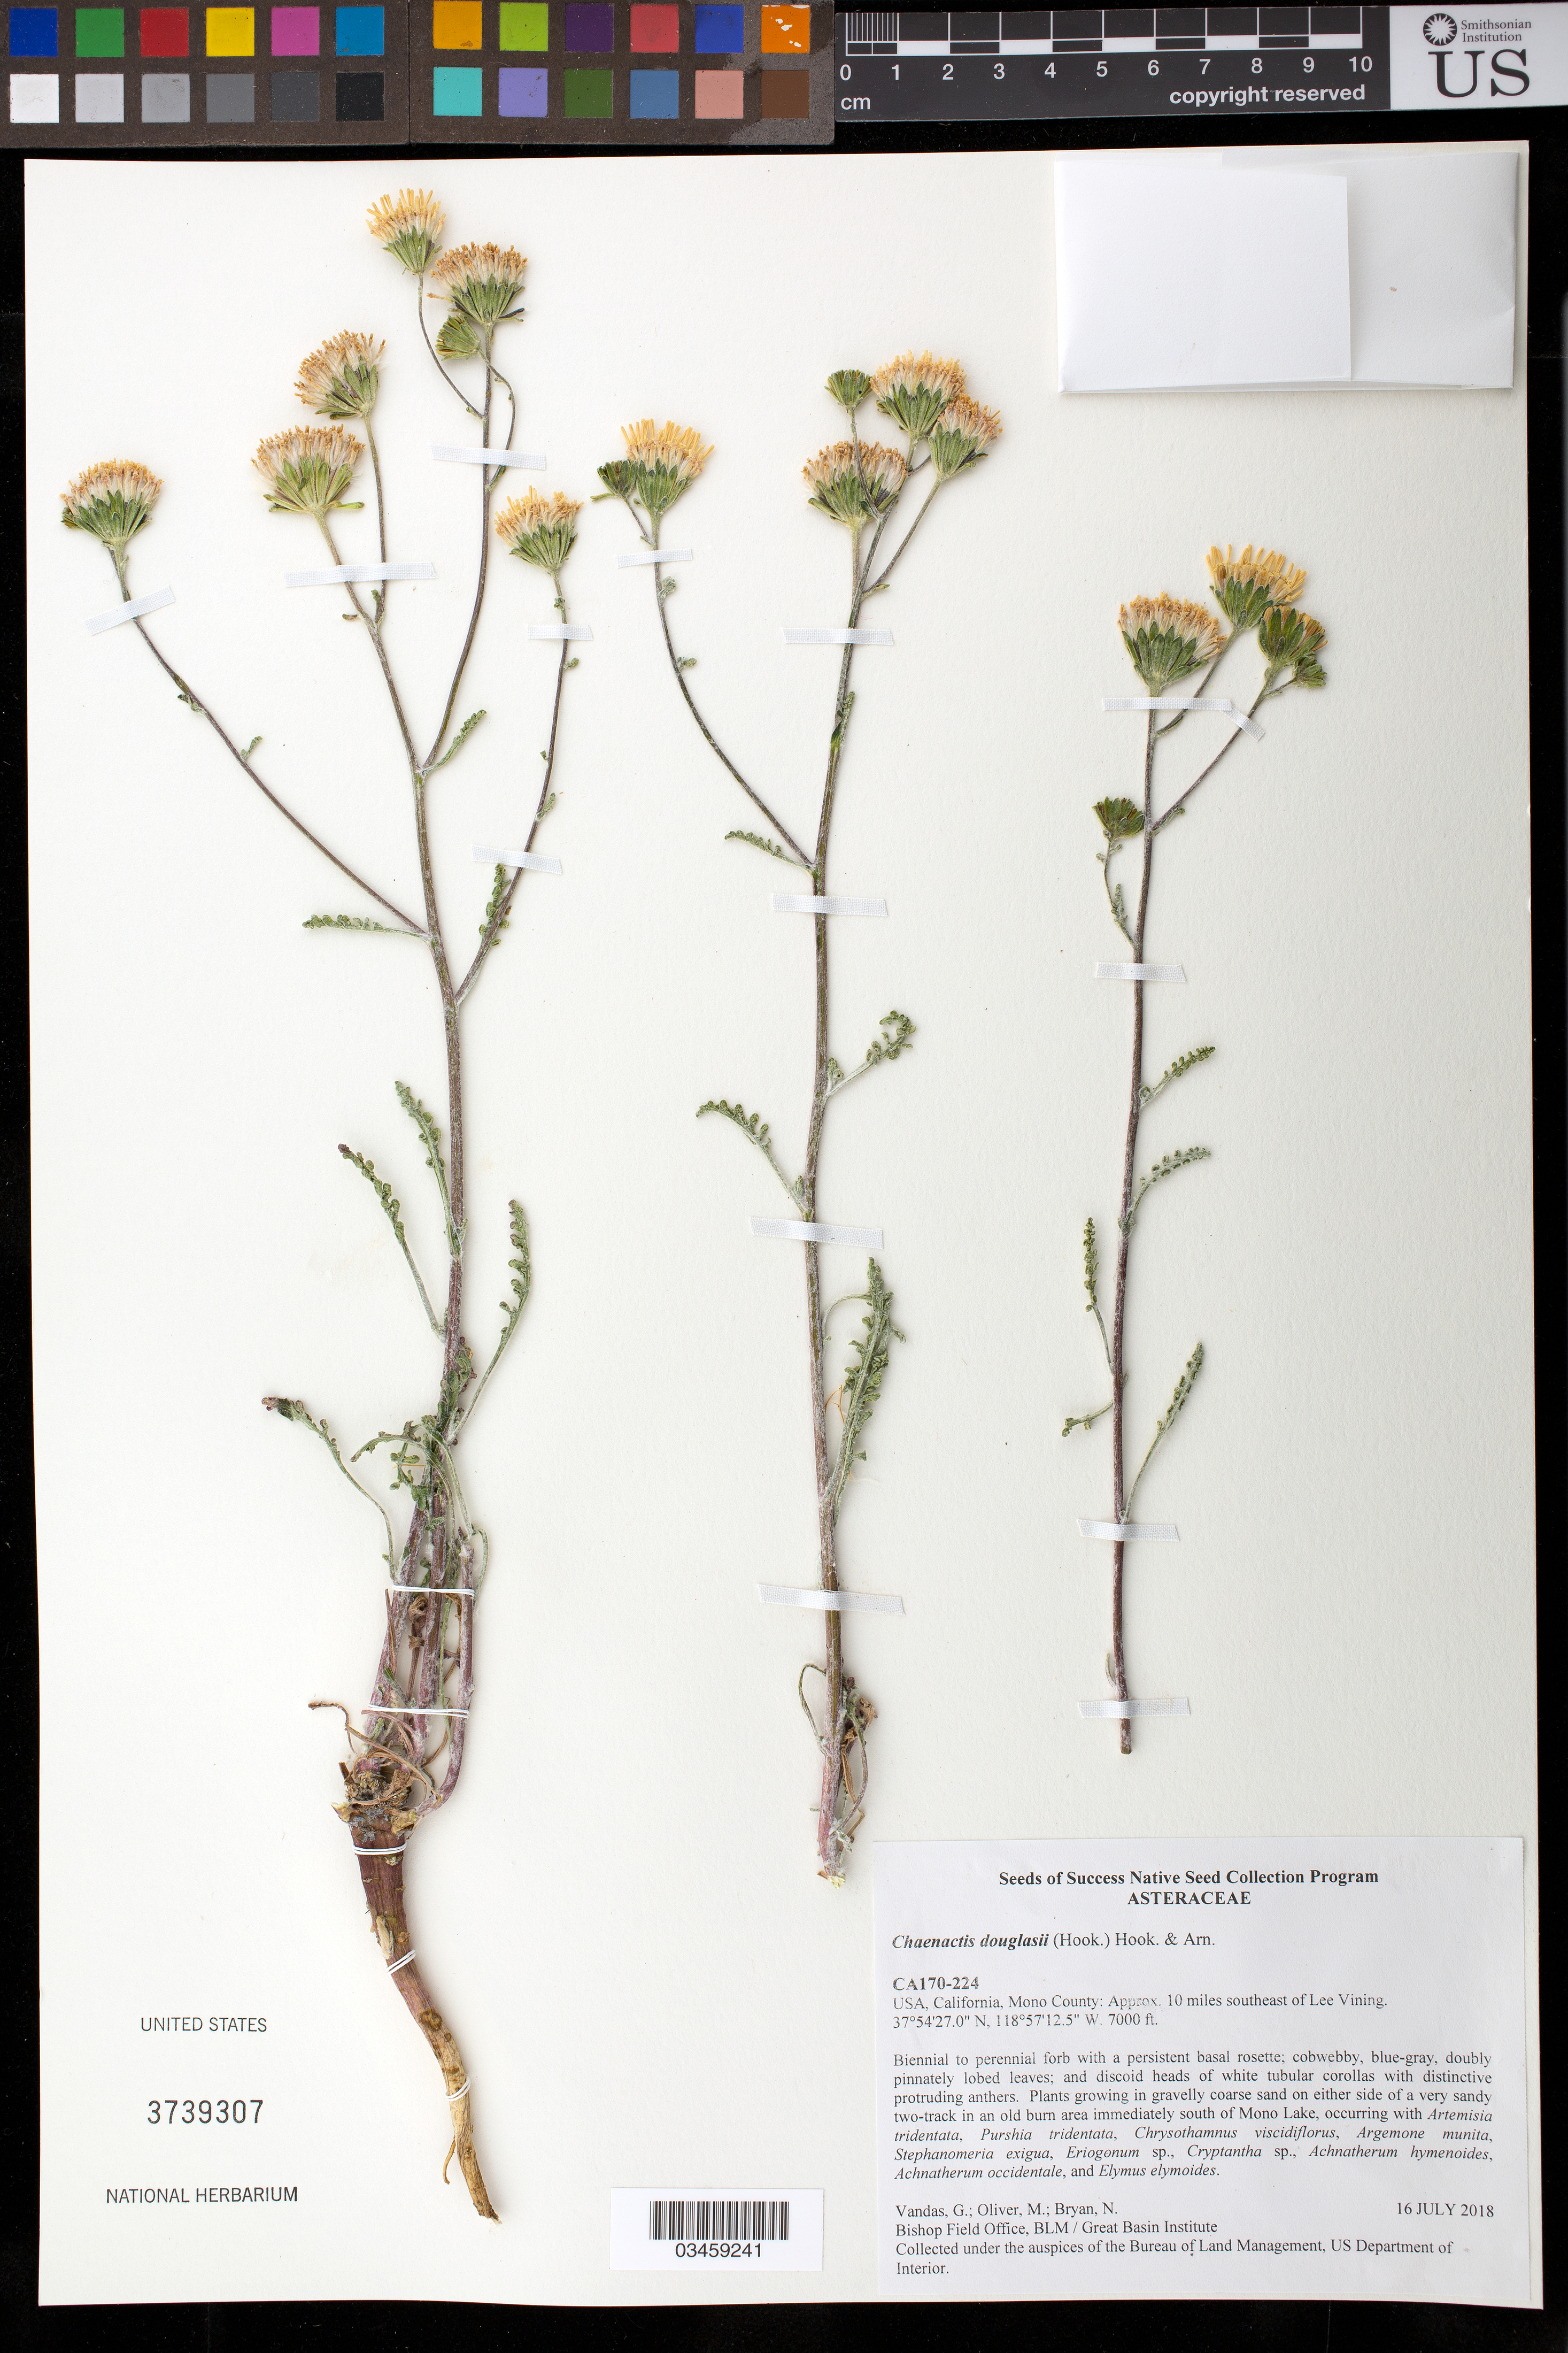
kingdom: Plantae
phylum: Tracheophyta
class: Magnoliopsida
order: Asterales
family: Asteraceae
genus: Chaenactis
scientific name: Chaenactis douglasii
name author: Hook. & Arn.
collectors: G. Vandas, M. Oliver & N. Bryan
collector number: CA170-224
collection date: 2018-07-11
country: United States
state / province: California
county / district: Mono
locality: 10 mi. SE of Lee Vining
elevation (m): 2134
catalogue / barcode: US 3739307